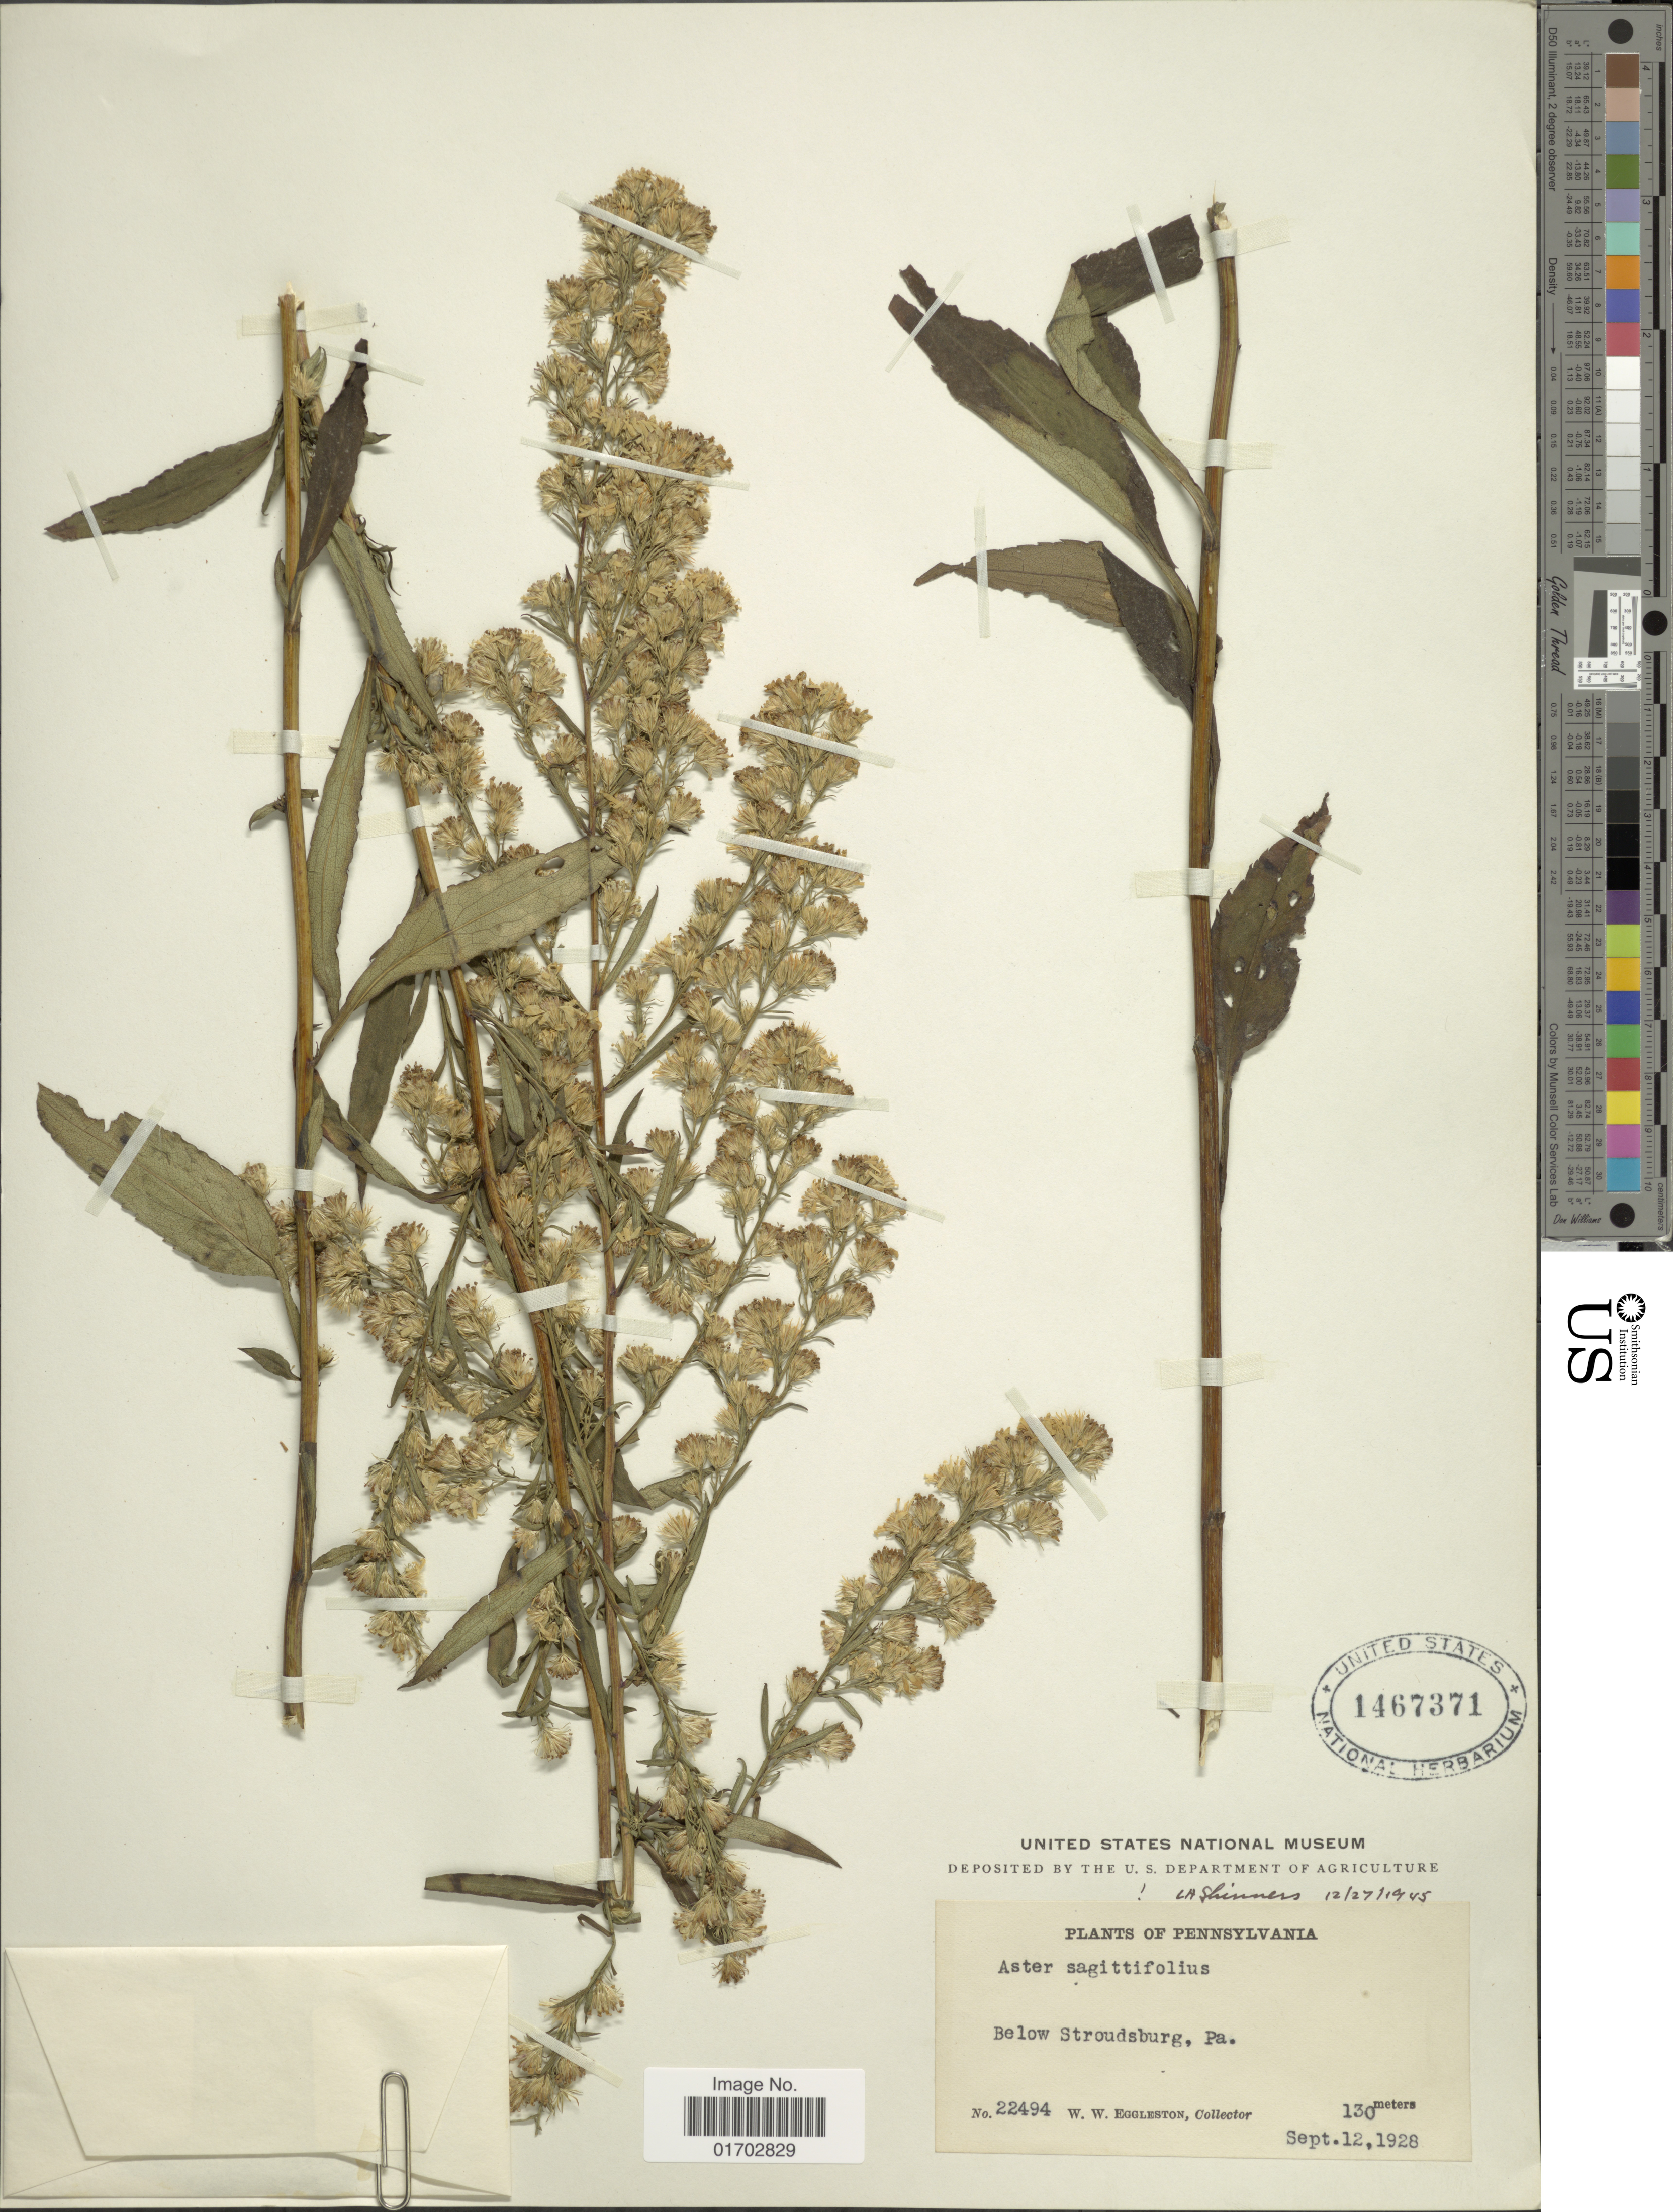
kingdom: Plantae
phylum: Tracheophyta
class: Magnoliopsida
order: Asterales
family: Asteraceae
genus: Symphyotrichum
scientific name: Symphyotrichum sagittifolium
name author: (Wedem. ex Willd.) G.L. Nesom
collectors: W. W. Eggleston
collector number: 22494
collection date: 1928-09-12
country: United States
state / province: Pennsylvania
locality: Below Stroudsburg.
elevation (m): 130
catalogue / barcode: US 1467371